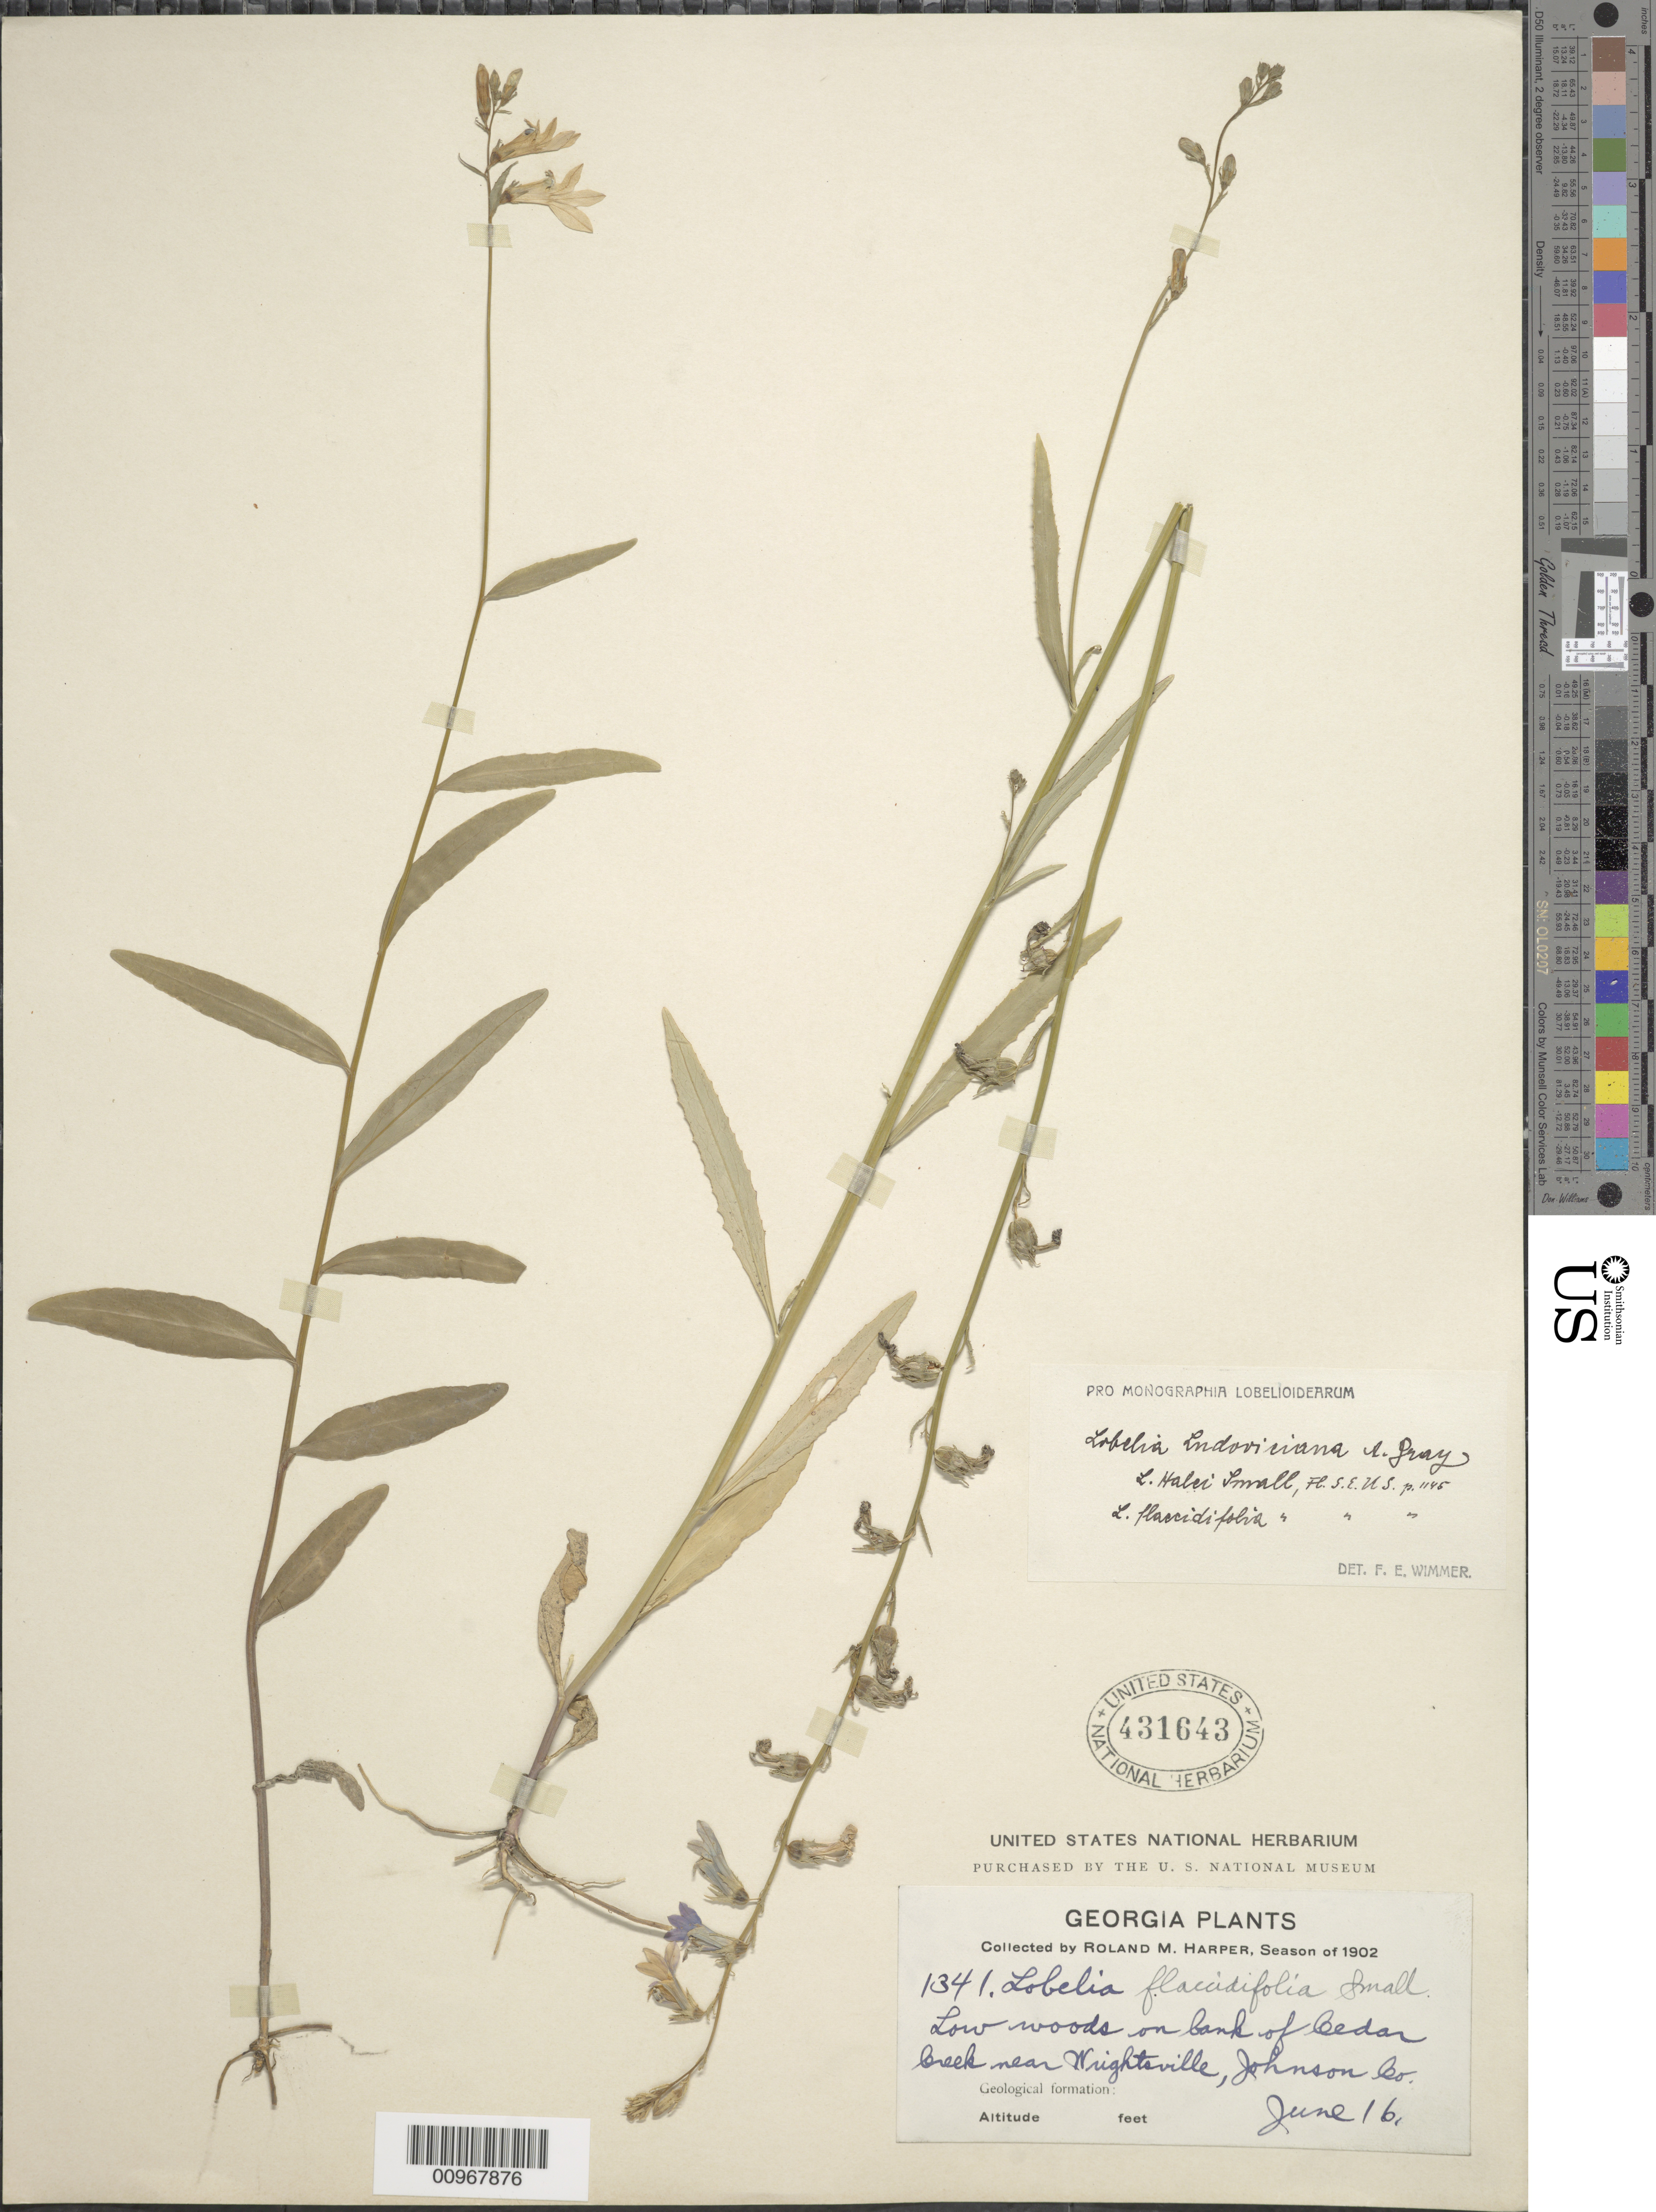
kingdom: Plantae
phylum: Tracheophyta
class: Magnoliopsida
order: Asterales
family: Campanulaceae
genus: Lobelia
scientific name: Lobelia ludoviciana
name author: Alph. Wood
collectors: R. M. Harper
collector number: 1341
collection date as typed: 16 Jun 1902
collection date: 1902-06-16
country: United States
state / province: Georgia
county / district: Johnson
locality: Cedar Creek near Wrightsville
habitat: low woods on bank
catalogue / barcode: US 431643